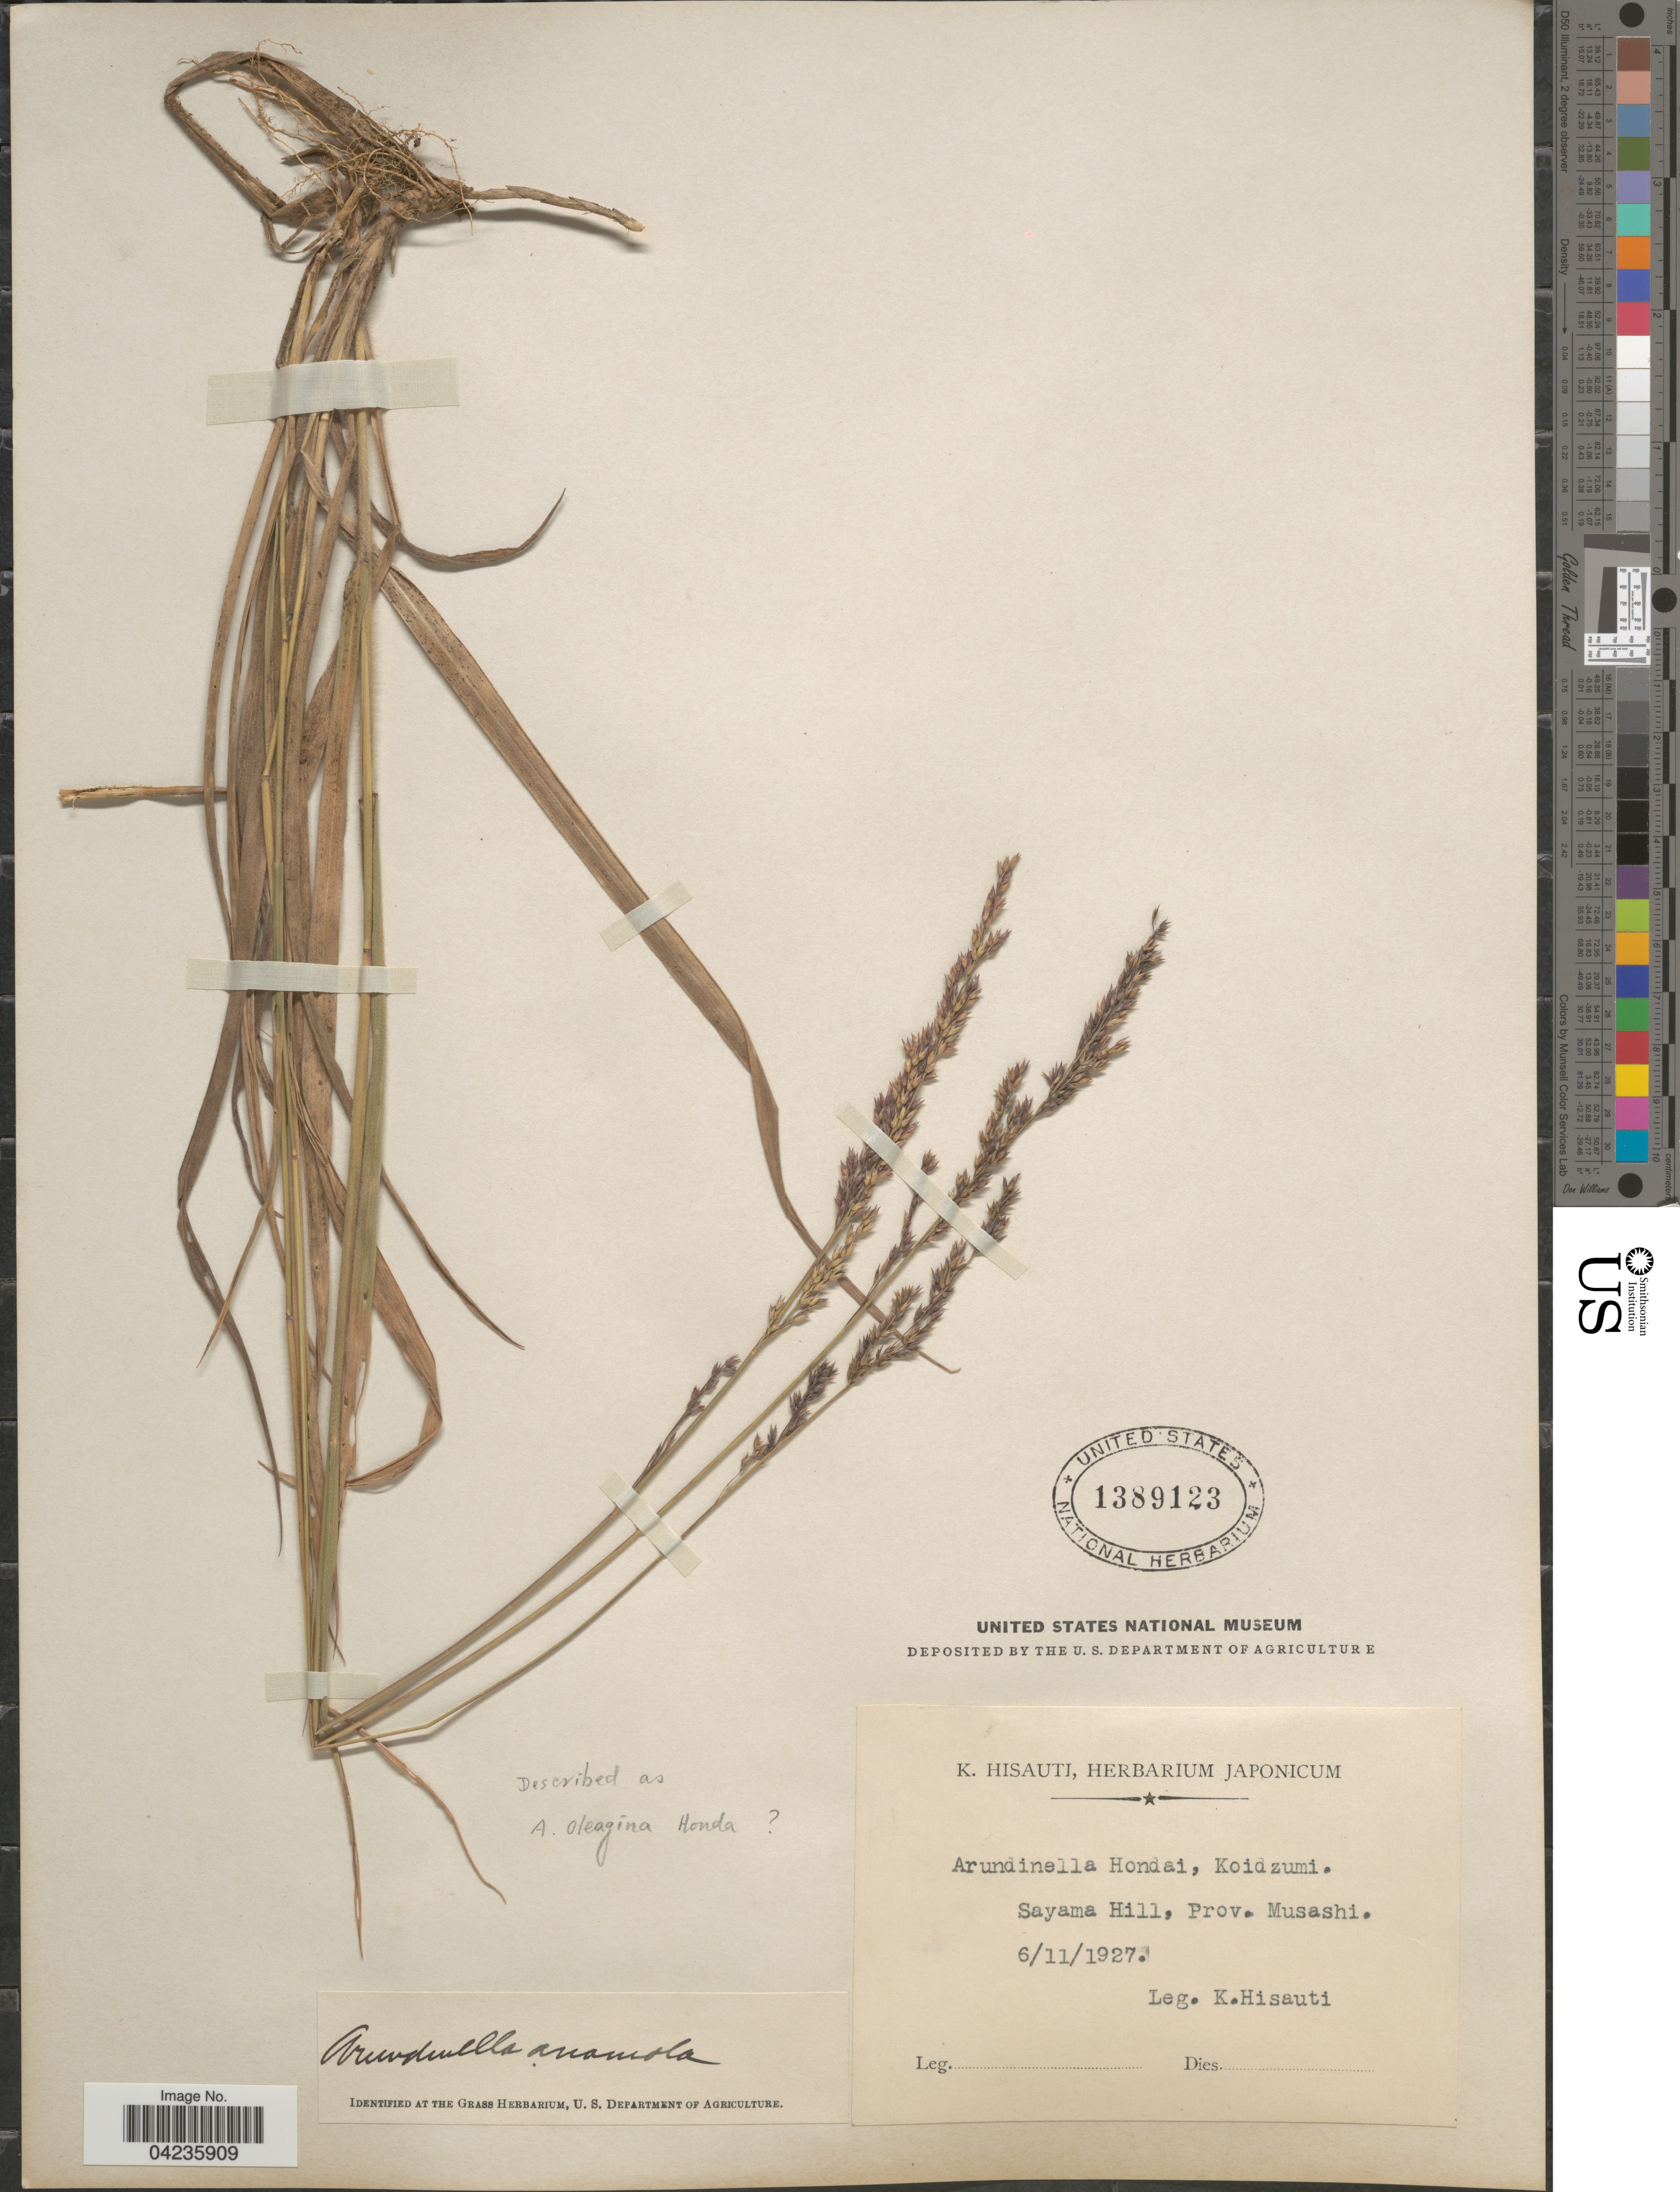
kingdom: Plantae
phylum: Tracheophyta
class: Liliopsida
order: Poales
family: Poaceae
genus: Arundinella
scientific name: Arundinella hirta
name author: (Thunb.) Tanaka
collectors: K. Hisauti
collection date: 1927-11-06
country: Japan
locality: Sayama Hill, Prov. Musashi.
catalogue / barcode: US 1389123